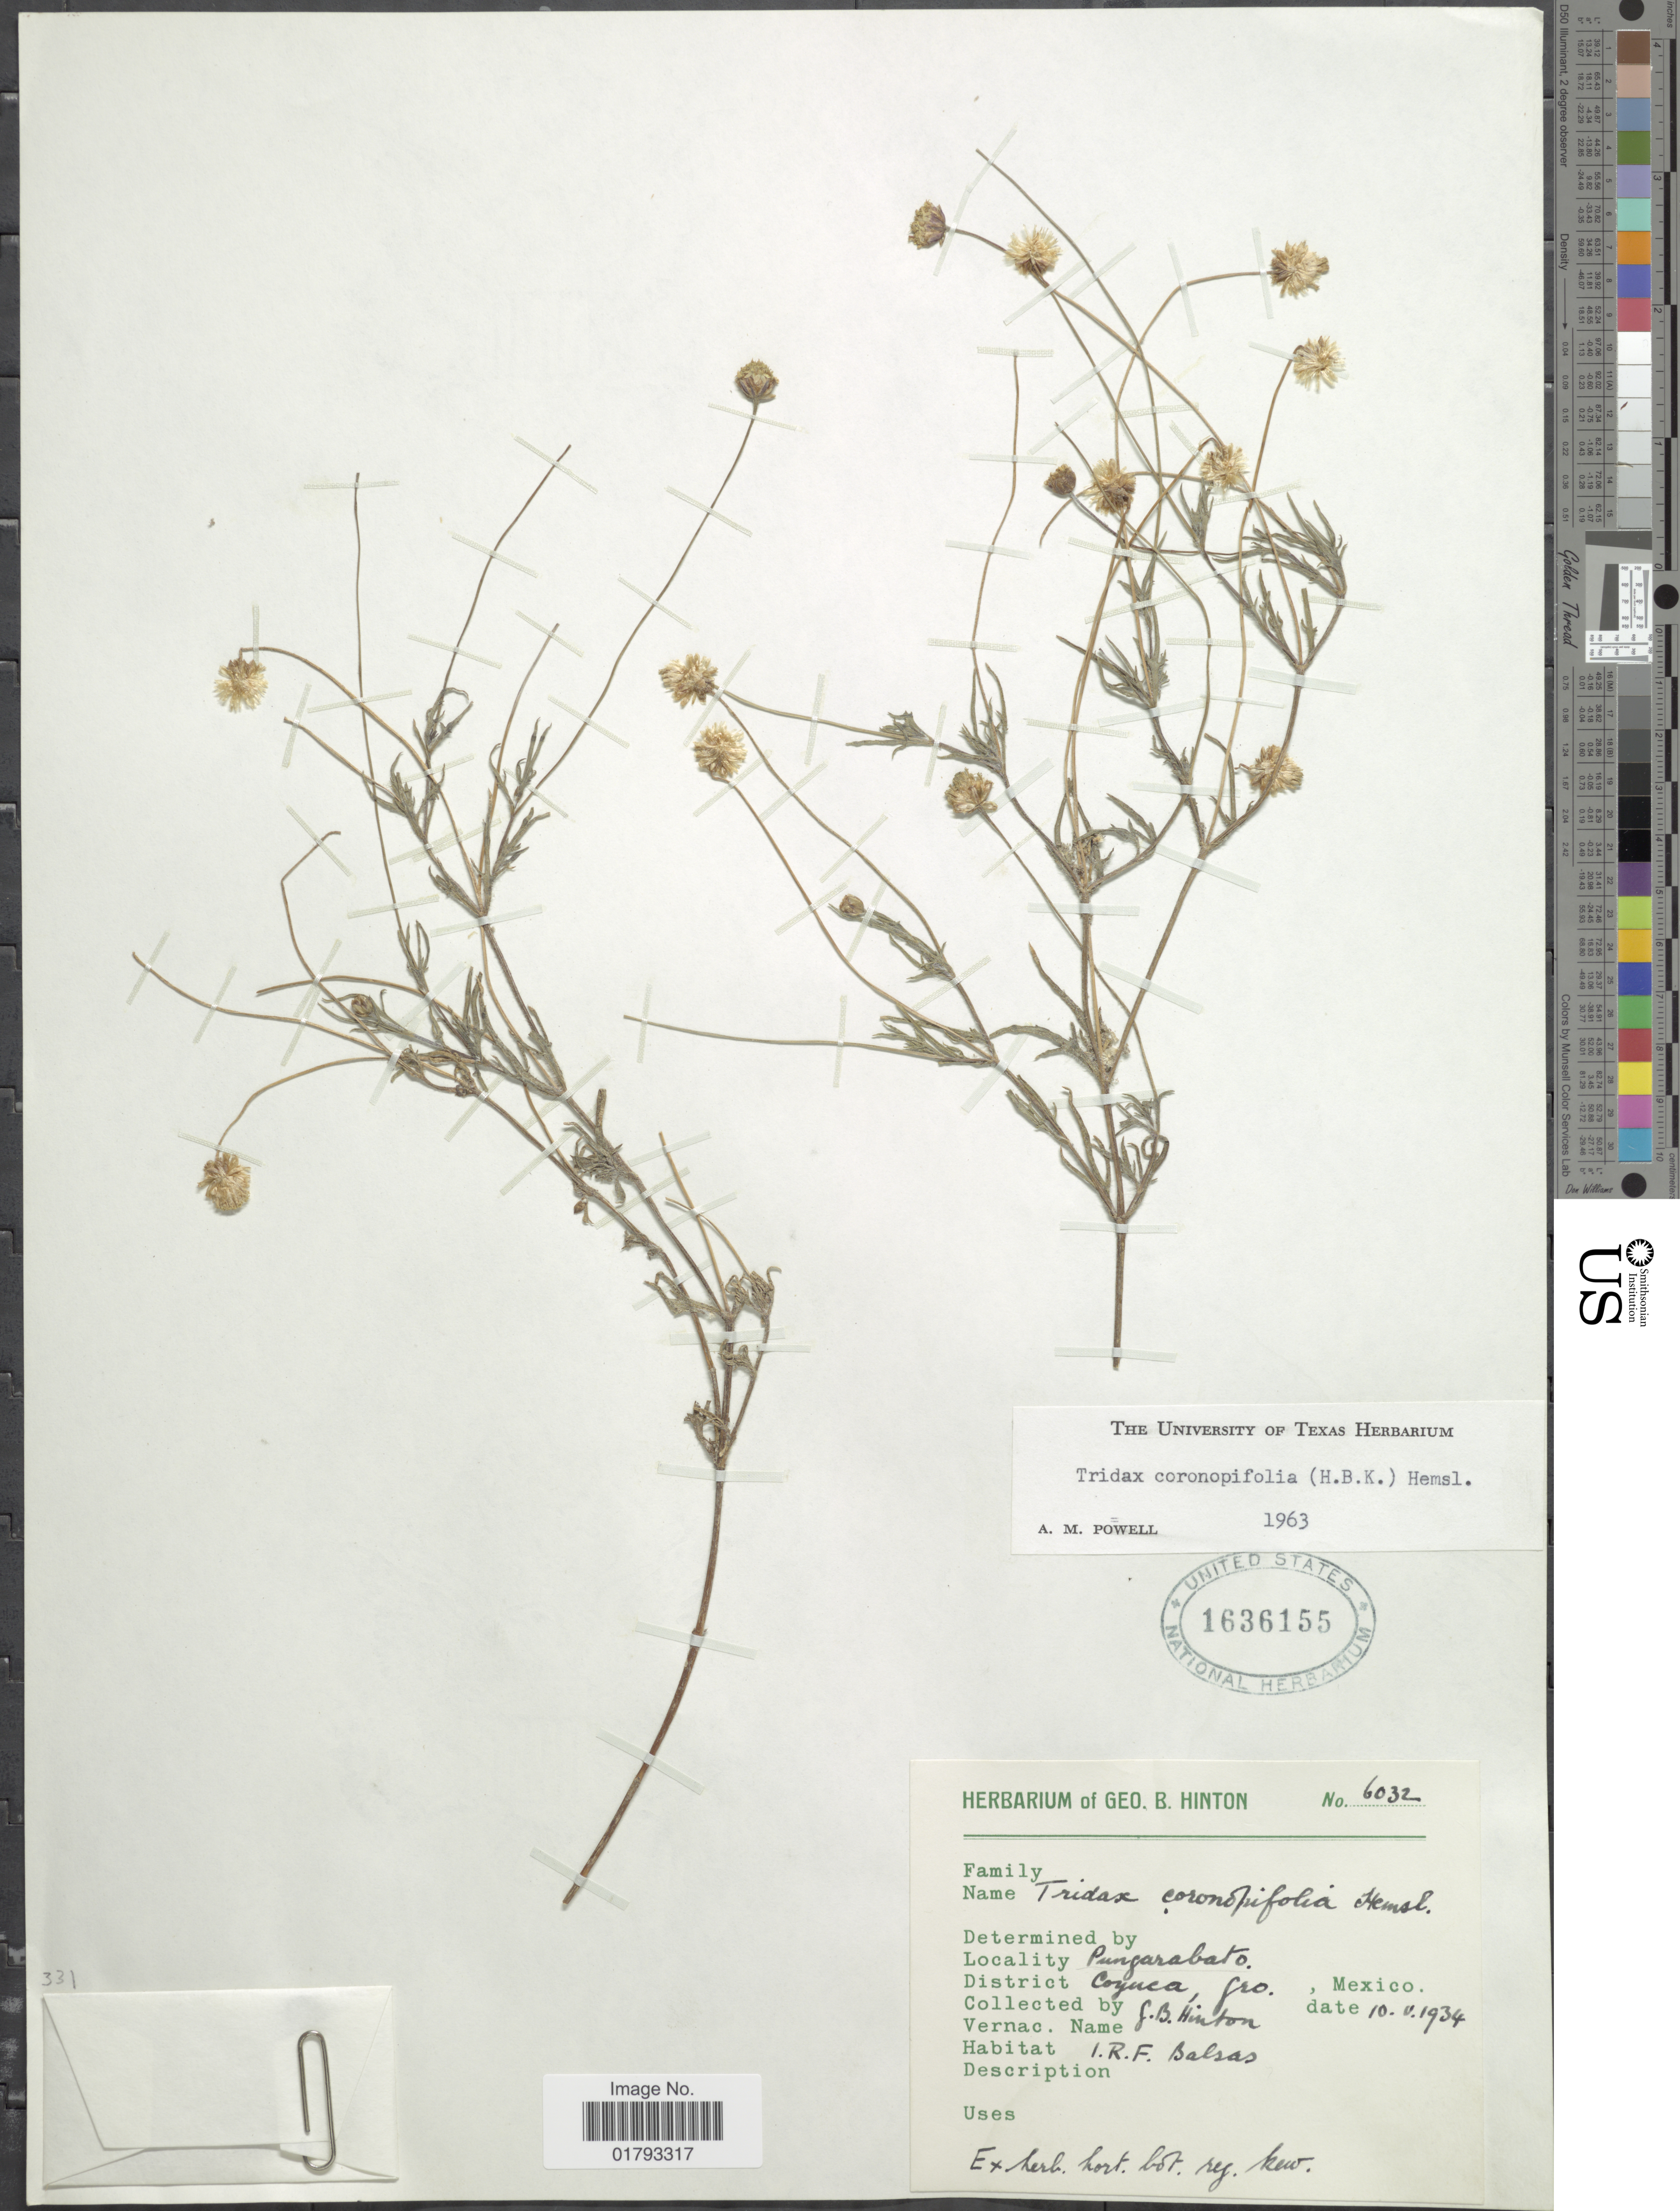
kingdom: Plantae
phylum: Tracheophyta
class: Magnoliopsida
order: Asterales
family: Asteraceae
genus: Tridax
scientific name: Tridax coronopifolia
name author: (Kunth) Hemsl.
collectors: G. B. Hinton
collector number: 6032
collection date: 1934-05-10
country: Mexico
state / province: Guerrero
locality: Pungarabato, Coyuca, Gro. Mexico.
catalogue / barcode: US 1636155